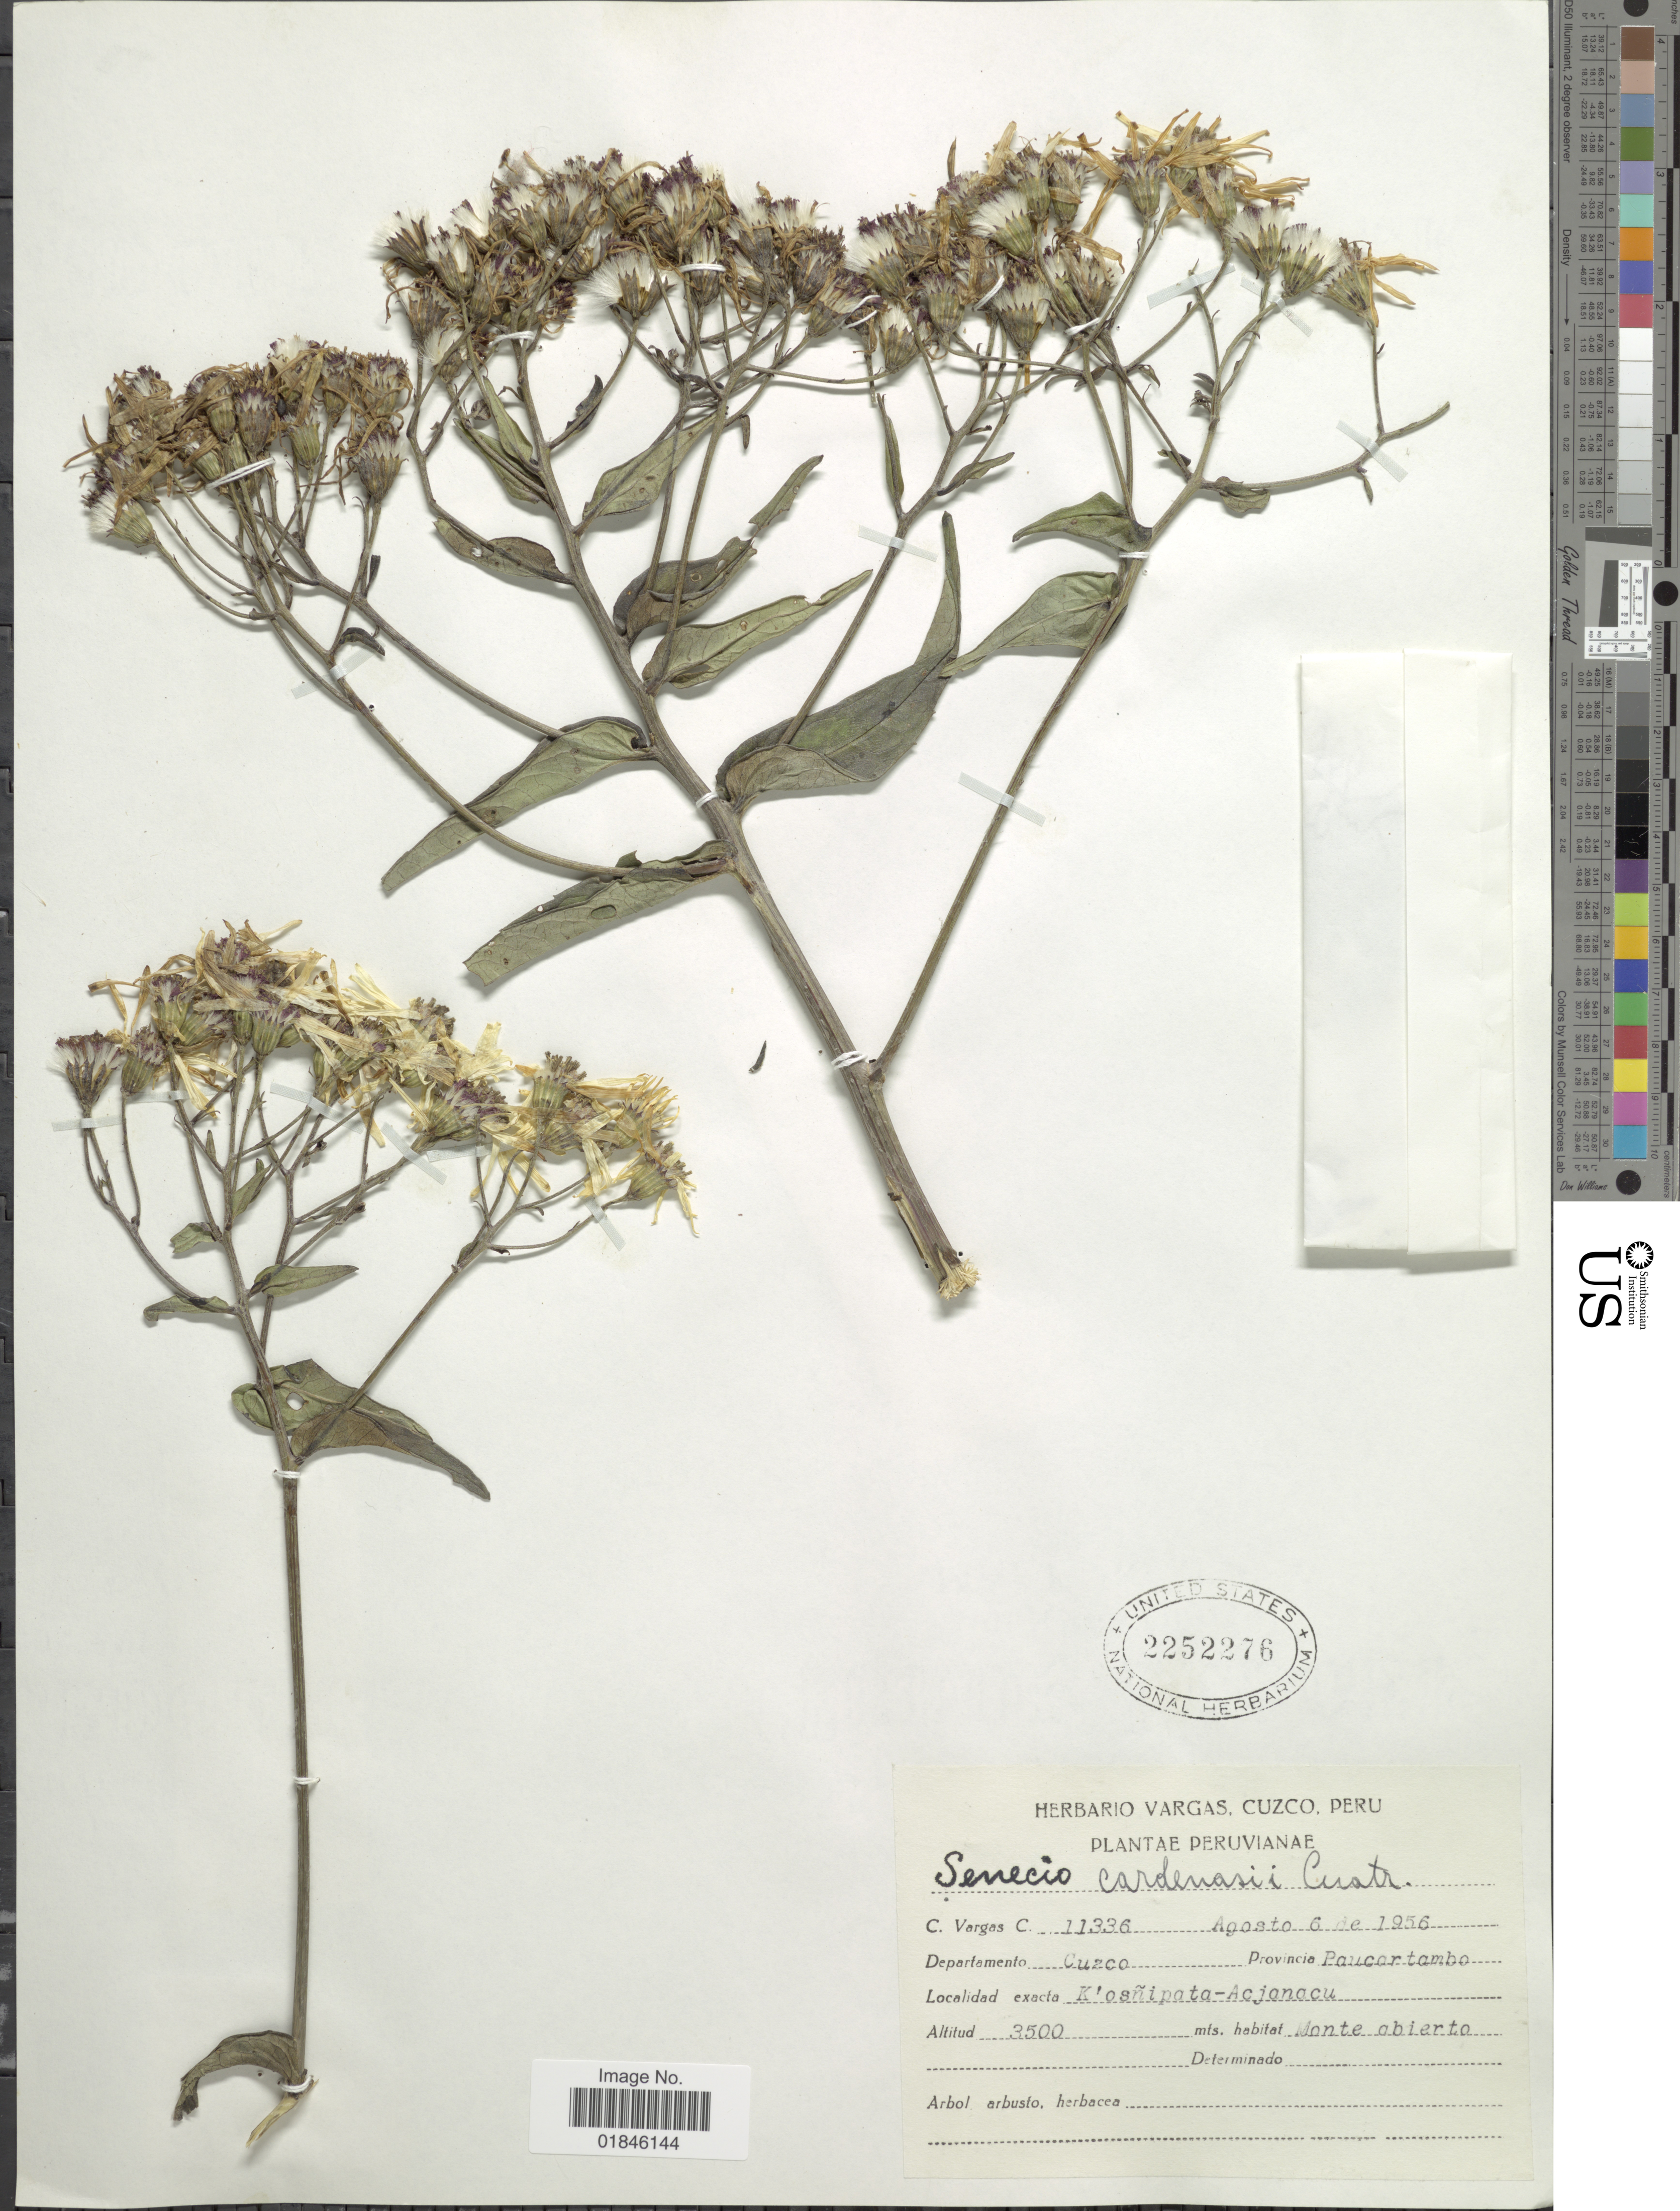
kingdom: Plantae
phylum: Tracheophyta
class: Magnoliopsida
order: Asterales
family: Asteraceae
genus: Pentacalia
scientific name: Pentacalia cardenasii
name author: (Cuatrec.) Cuatrec.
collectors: C. Vargas Calderón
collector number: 11336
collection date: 1956-08-06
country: Peru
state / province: Cusco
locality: Departamento Cuzco. Provincia Paucartambo. K'osñipata-Acjanacu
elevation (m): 3500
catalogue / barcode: US 2252276